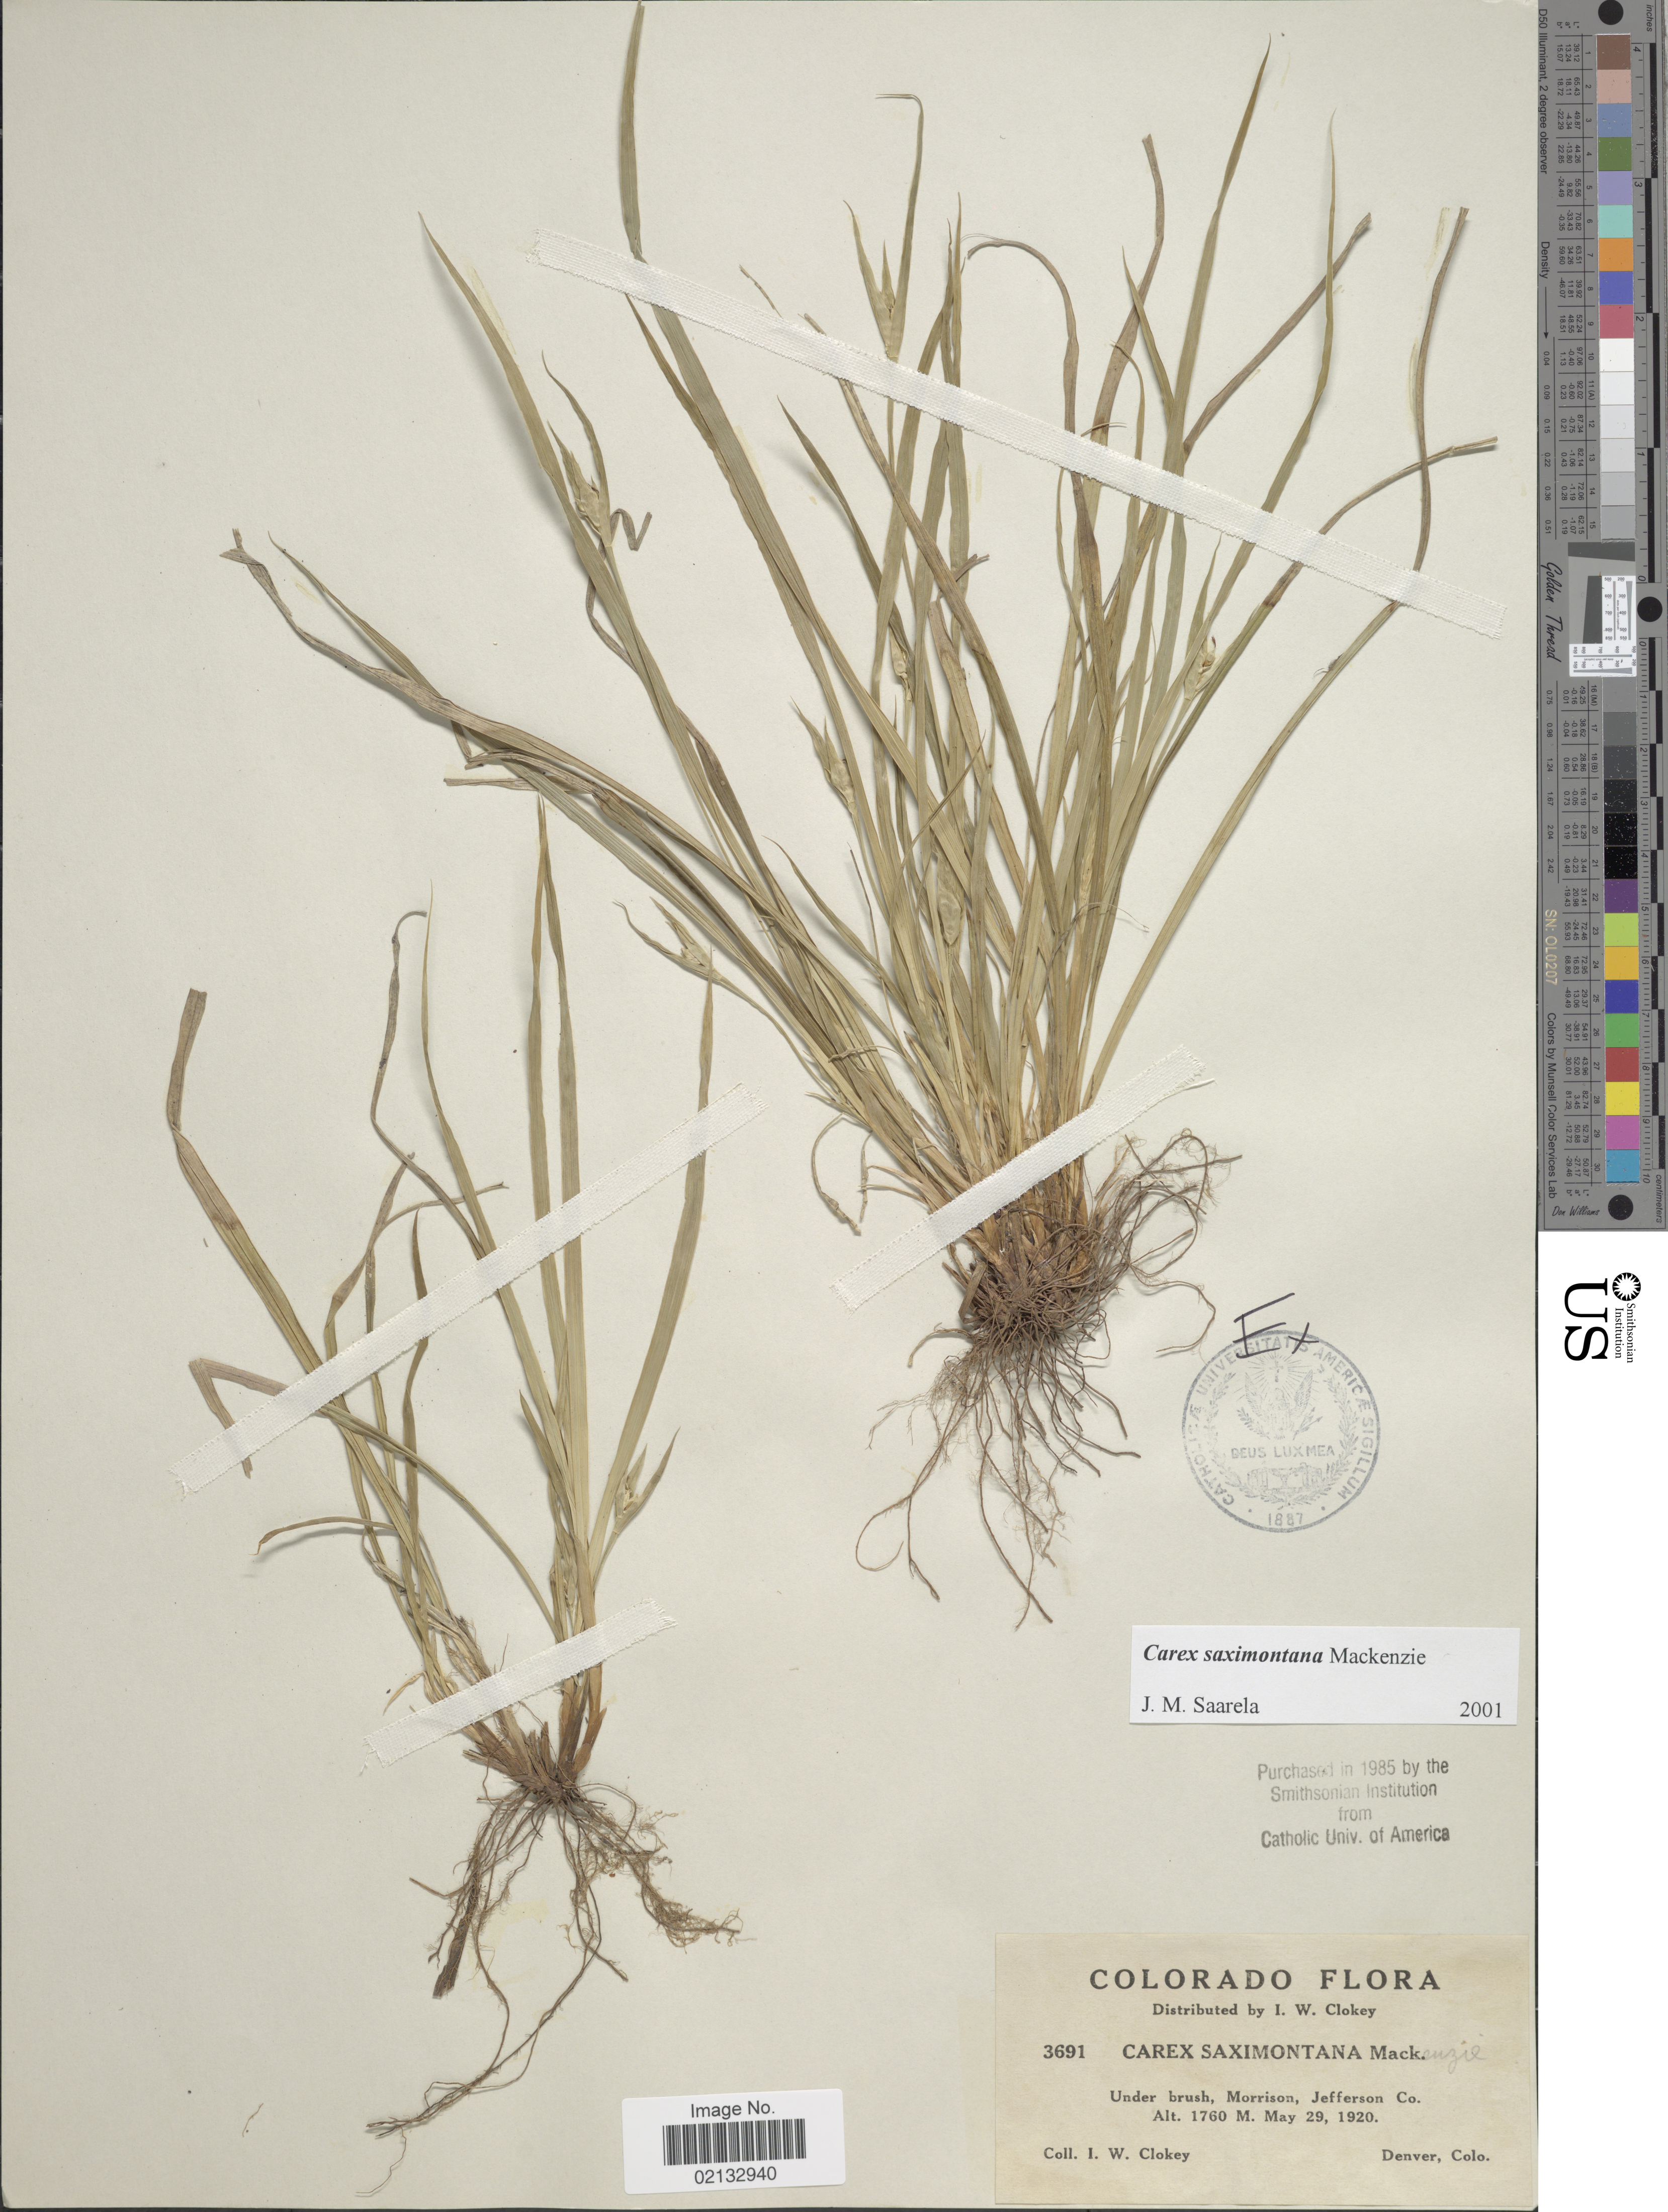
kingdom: Plantae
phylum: Tracheophyta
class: Liliopsida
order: Poales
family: Cyperaceae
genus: Carex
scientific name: Carex saximontana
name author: Mack.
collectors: I. W. Clokey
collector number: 3691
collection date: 1920-05-29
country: United States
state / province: Colorado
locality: U.S.A. Under brush, Morrison, Jefferson Co.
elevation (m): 1760